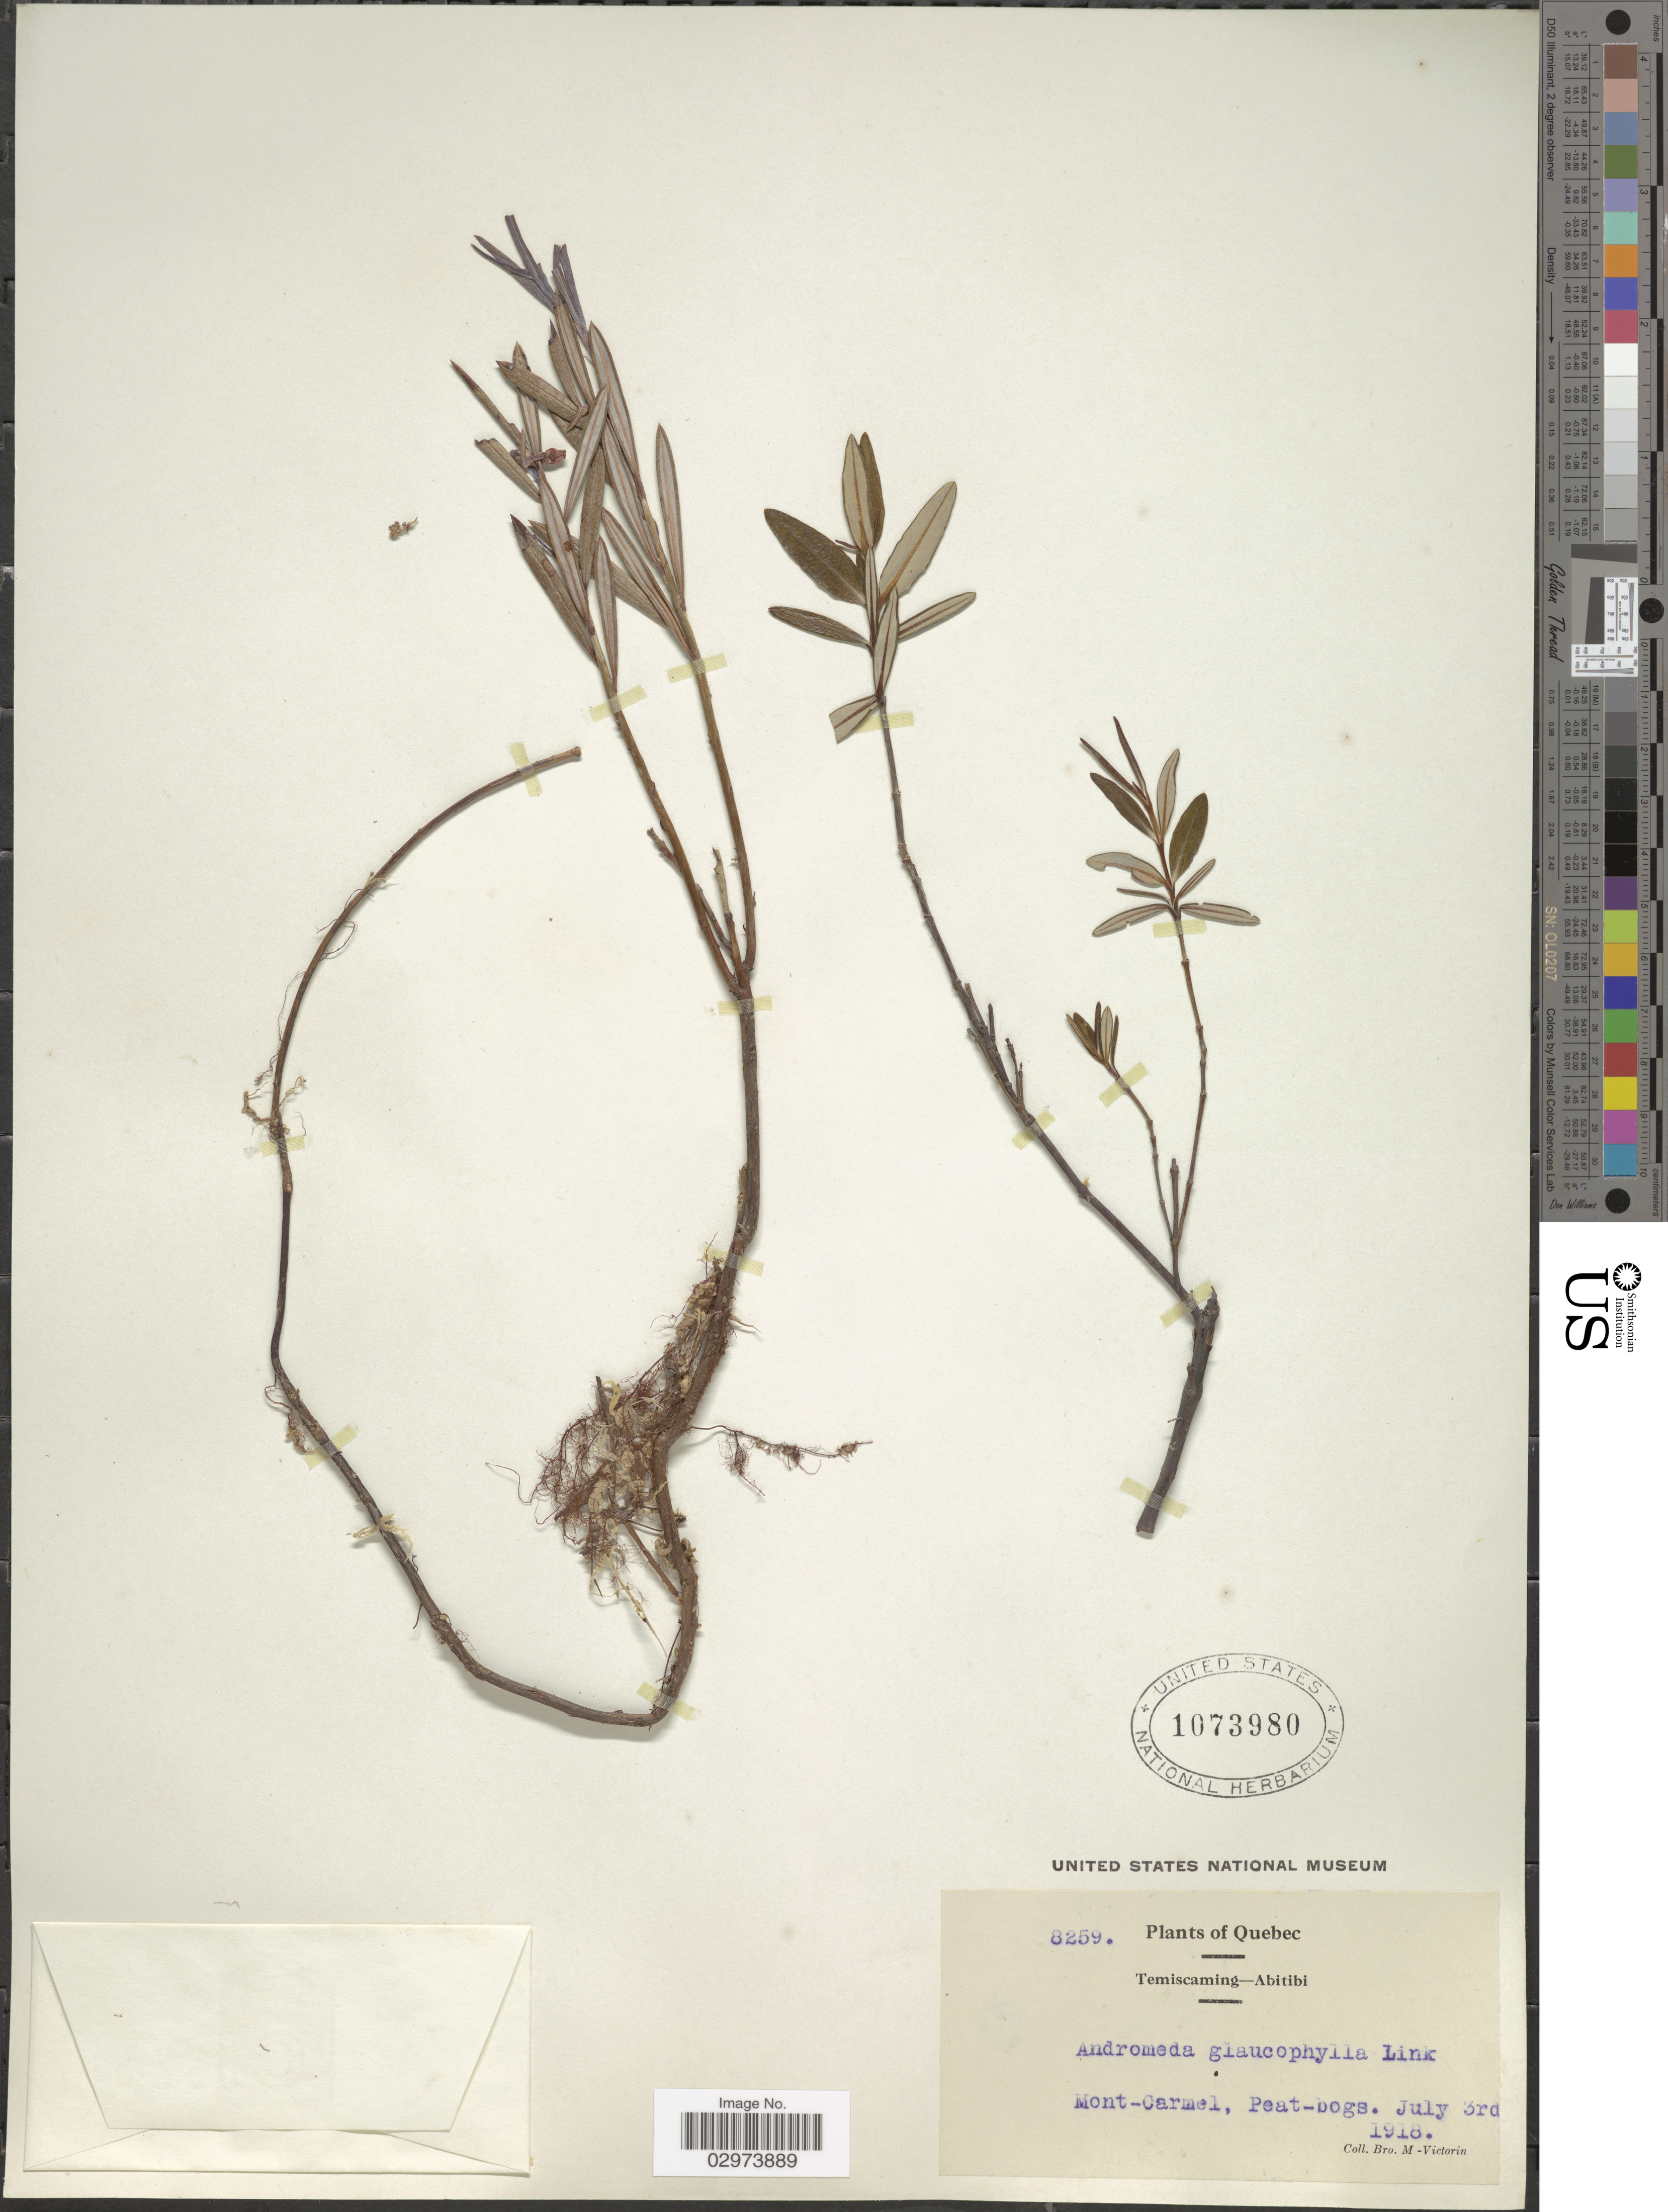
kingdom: Plantae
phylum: Tracheophyta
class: Magnoliopsida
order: Ericales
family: Ericaceae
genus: Andromeda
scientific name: Andromeda polifolia var. latifolia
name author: Aiton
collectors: Fr. Marie-Victorin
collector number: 8259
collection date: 1918-07-03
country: Canada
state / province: Quebec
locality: Temiscaming-Abitibi. Mont-Carmel, Peat-bogs.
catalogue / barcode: US 1073980